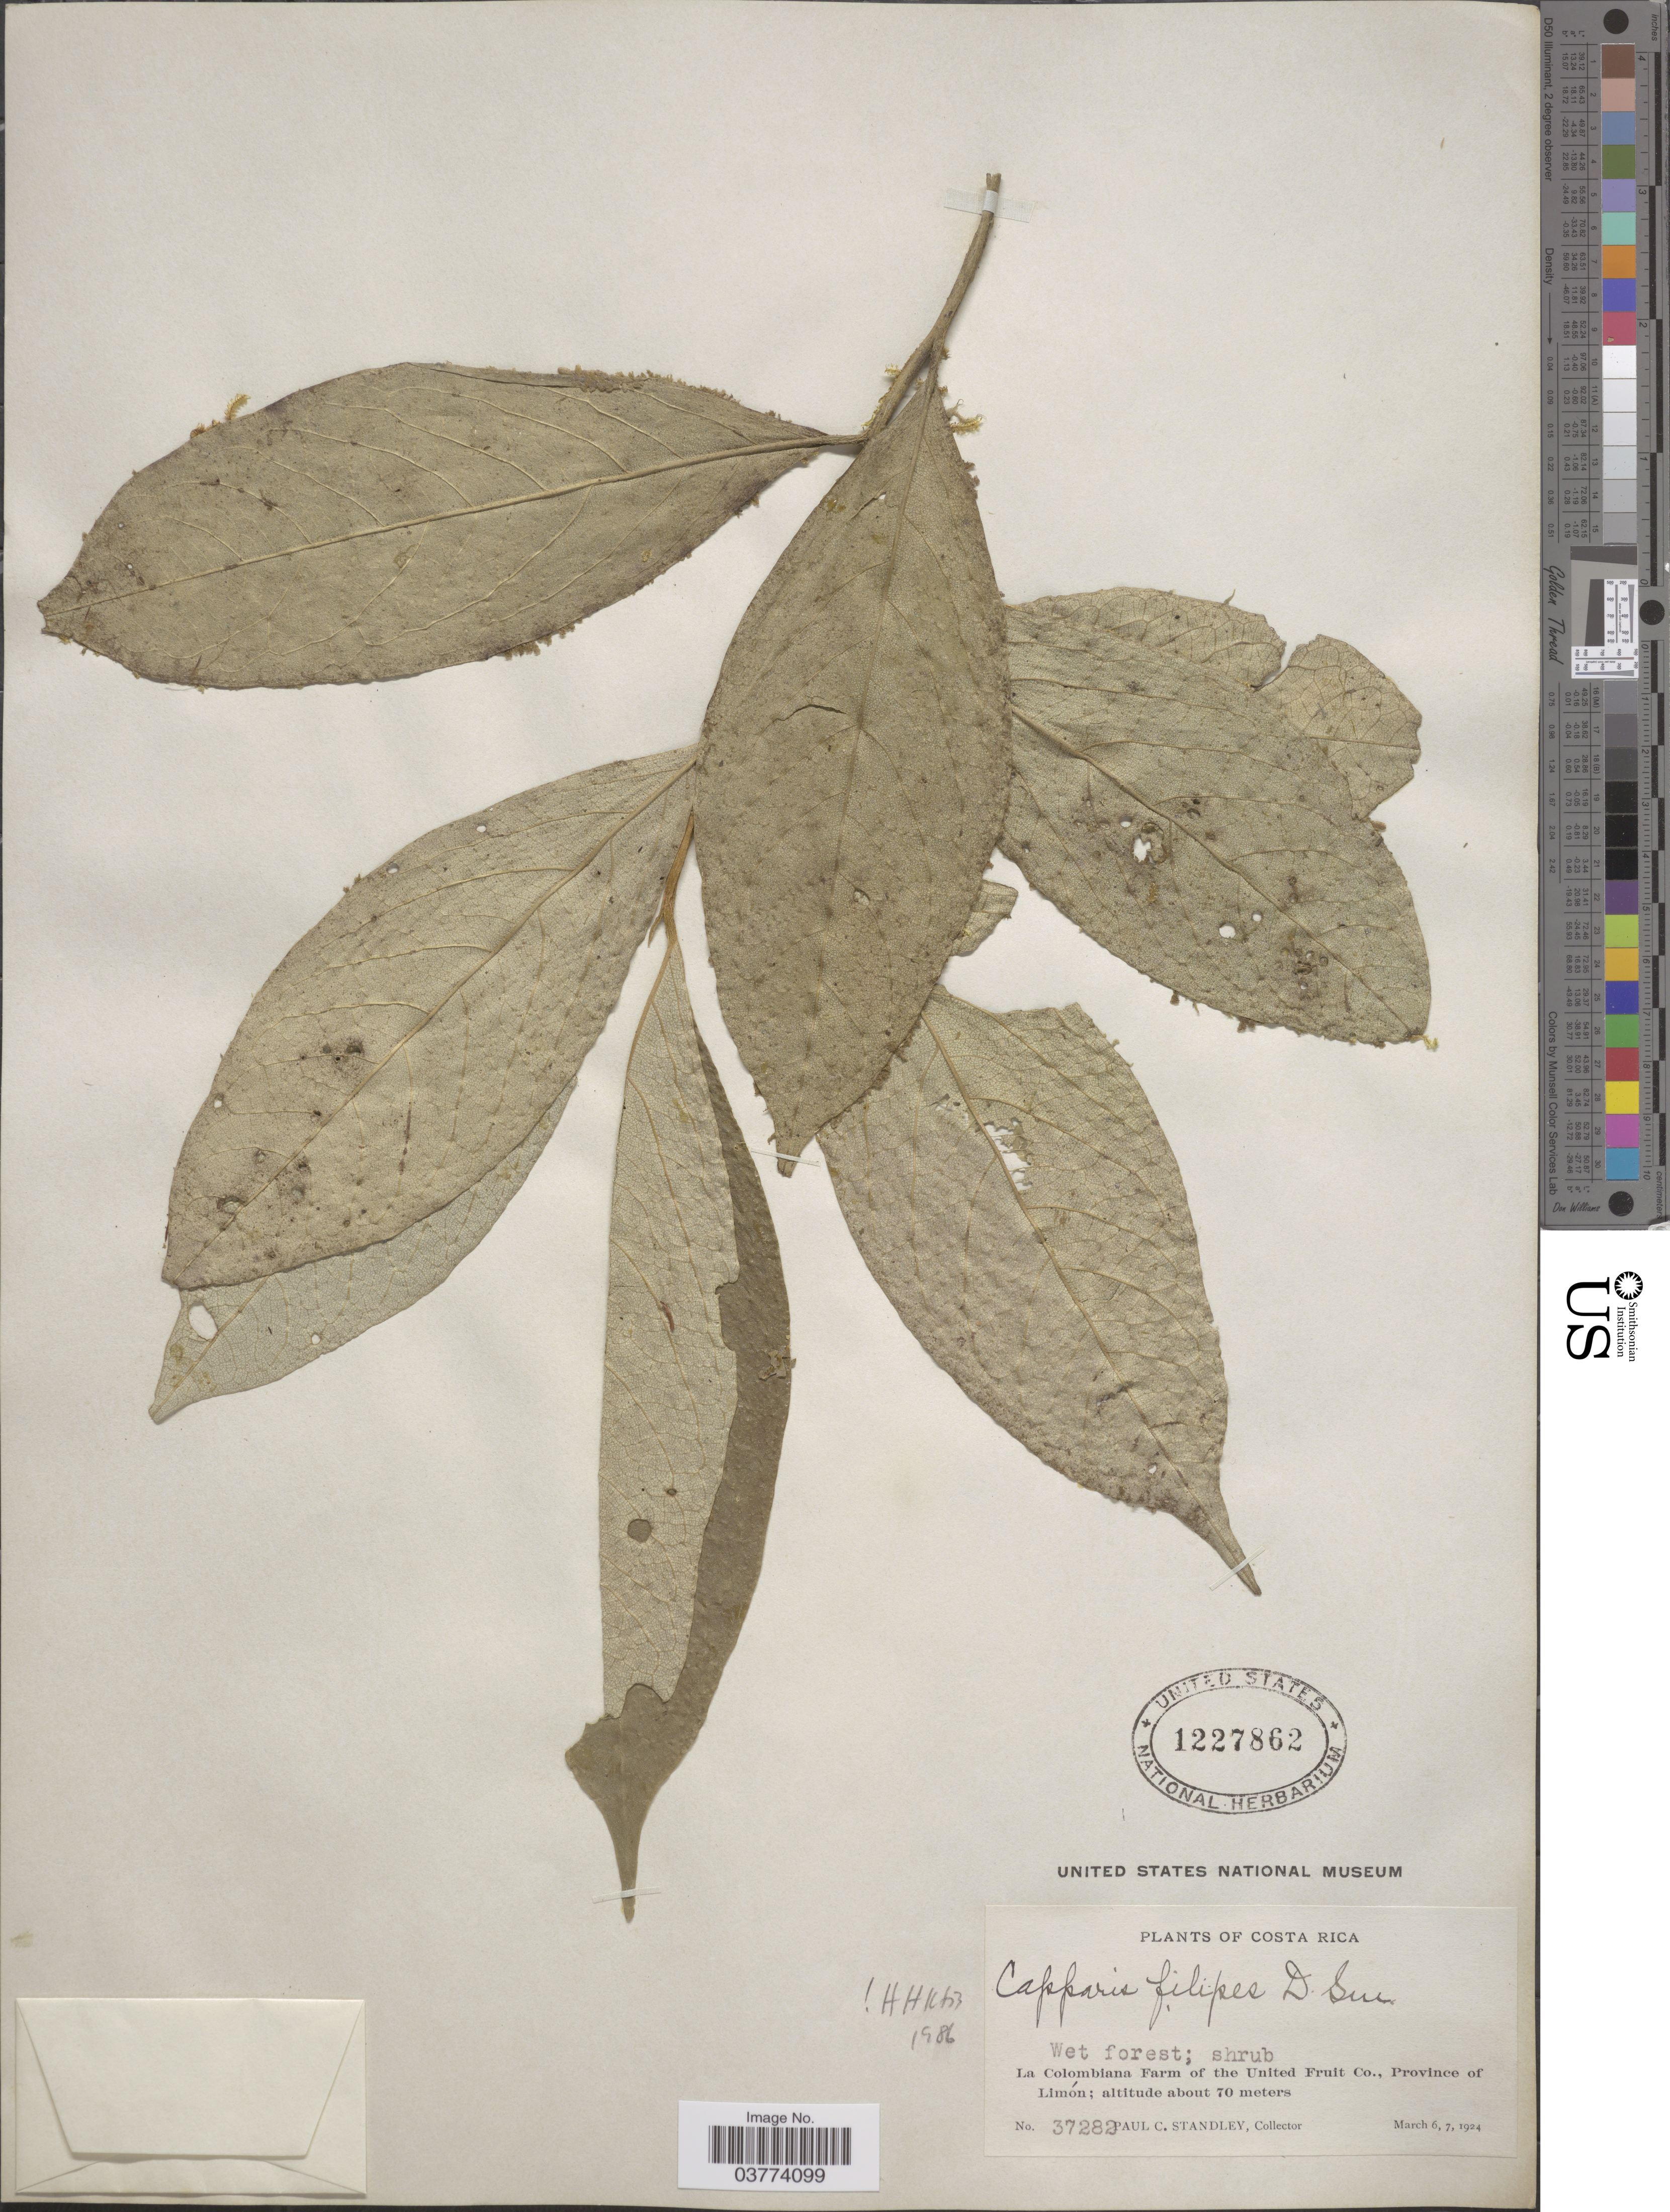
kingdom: Plantae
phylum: Tracheophyta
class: Magnoliopsida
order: Brassicales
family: Capparaceae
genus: Quadrella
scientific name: Quadrella filipes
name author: (Donn. Sm.) Iltis & Cornejo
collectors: P. C. Standley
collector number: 37282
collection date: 1924-03-06/1924-03-07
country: Costa Rica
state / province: Limón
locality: La Colombiana Farm of the United Fruit Co.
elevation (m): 70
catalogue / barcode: US 1227862